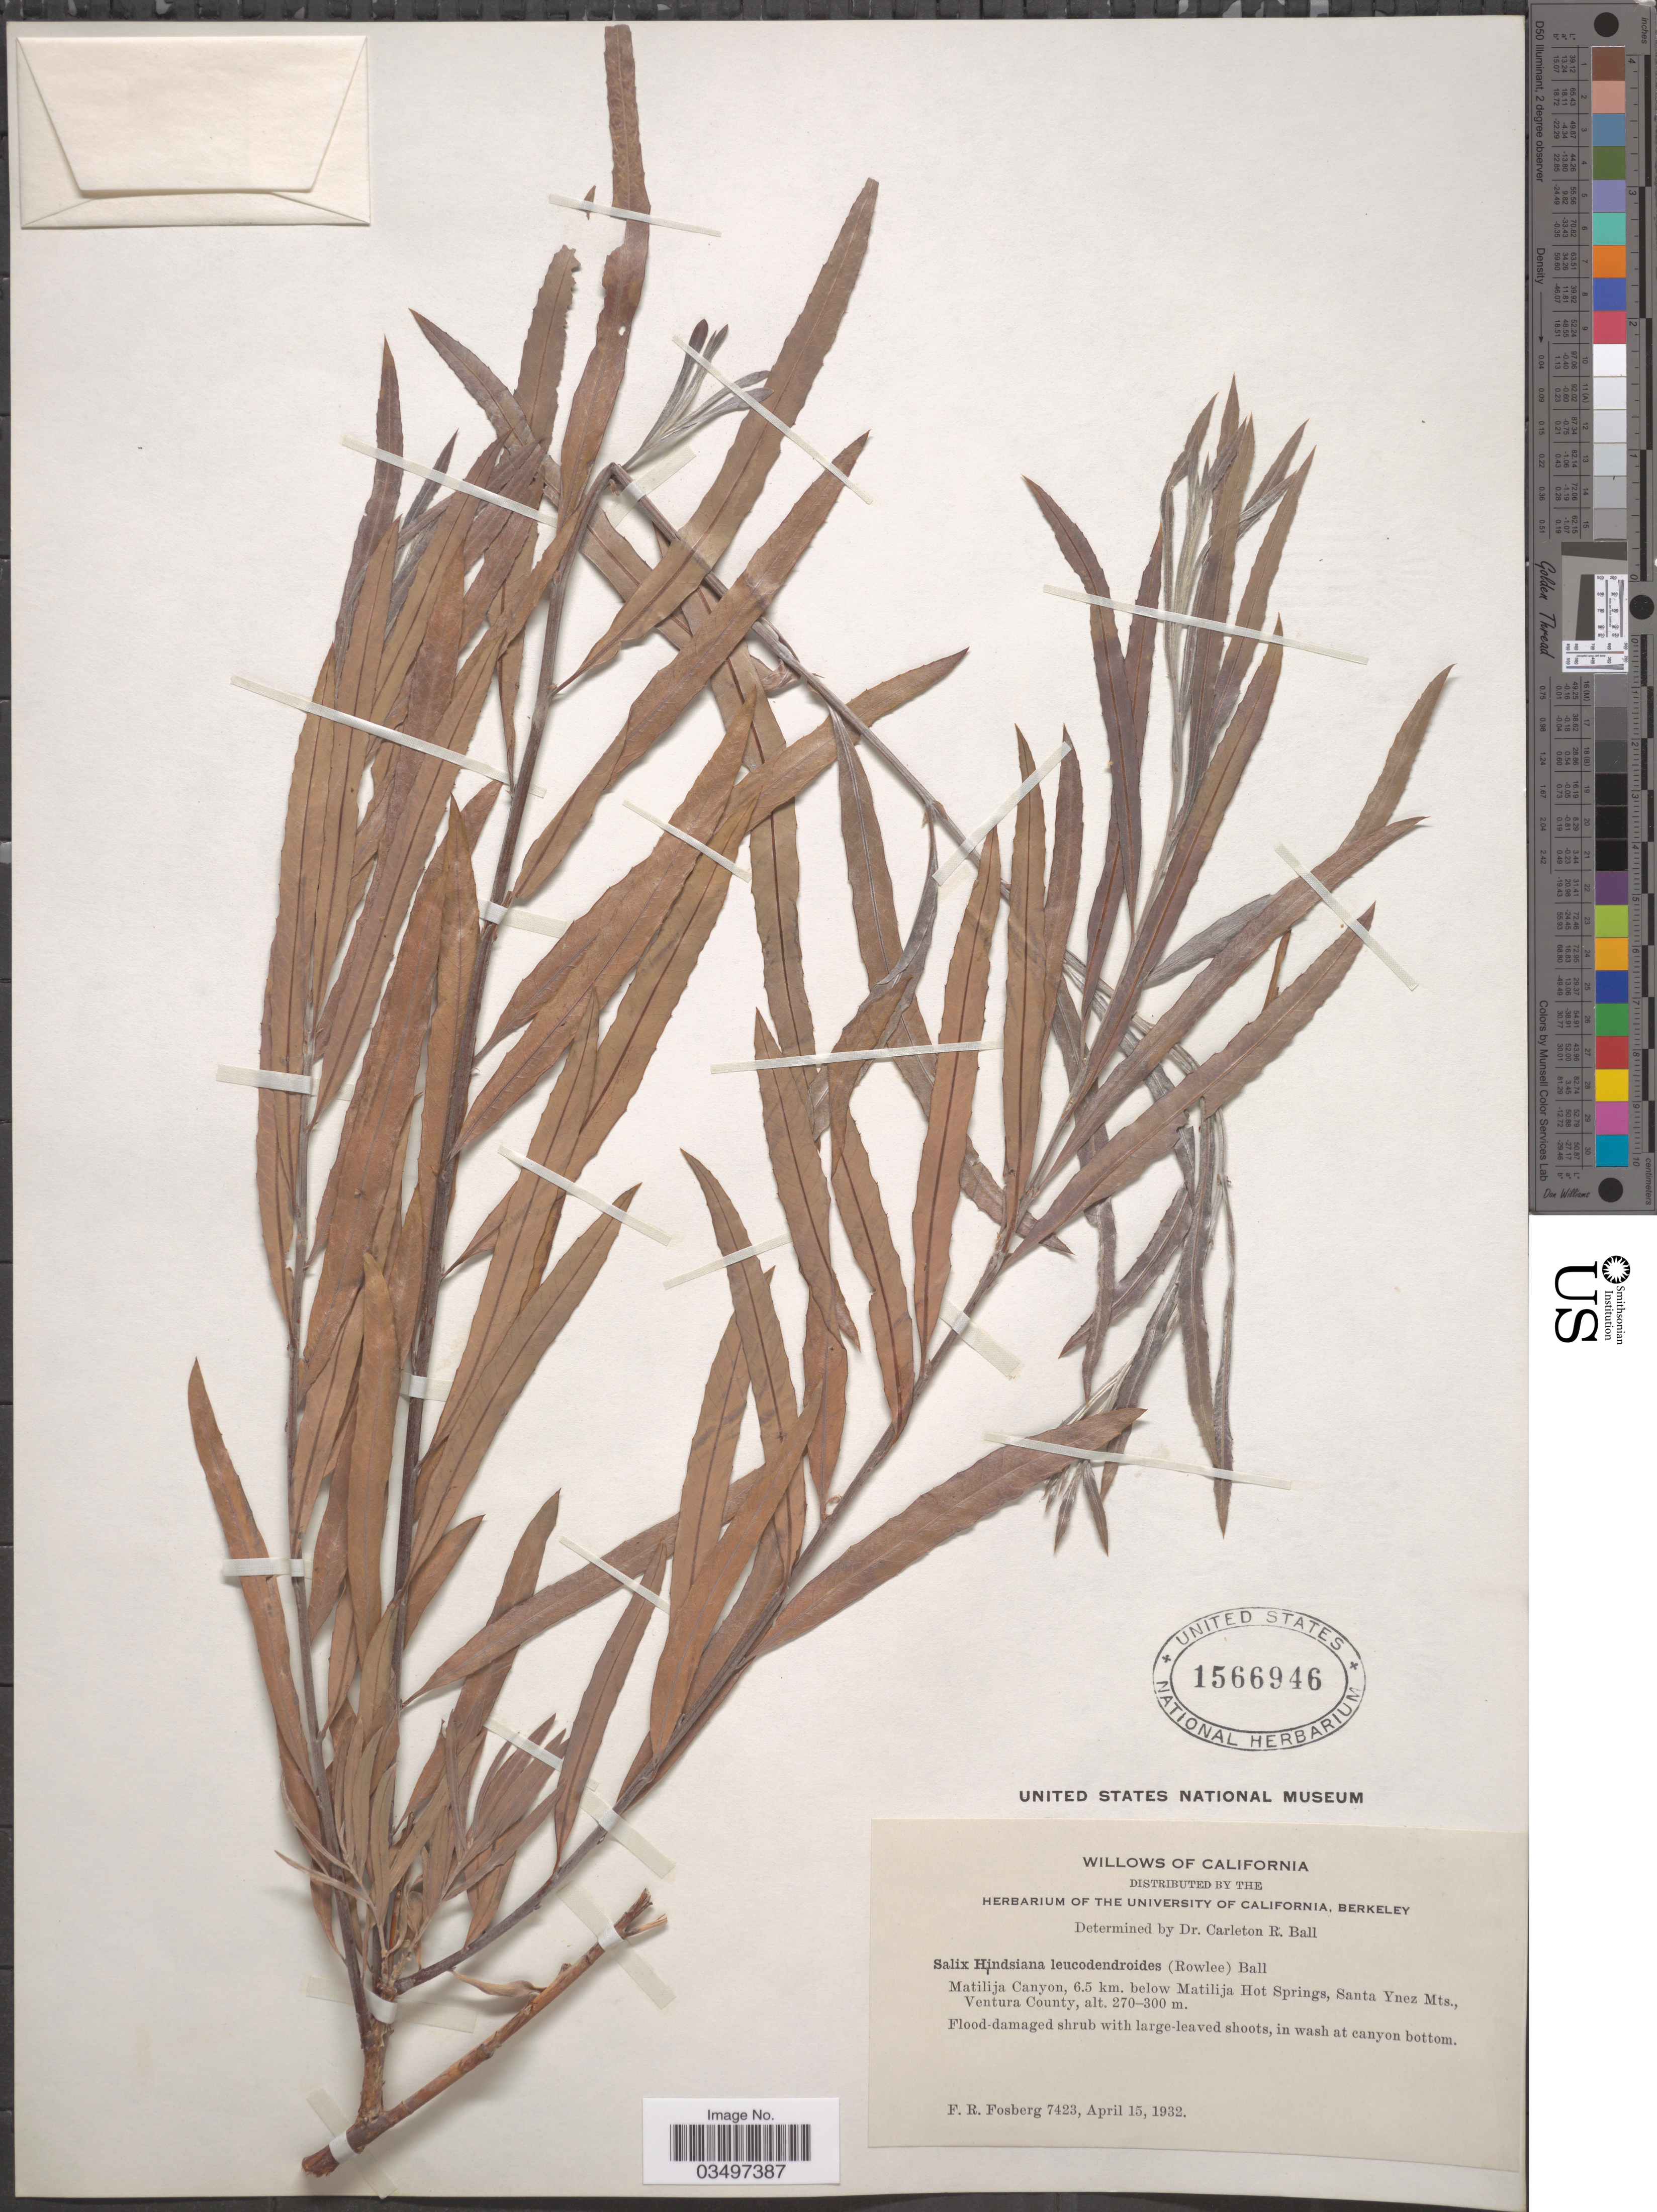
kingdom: Plantae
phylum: Tracheophyta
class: Magnoliopsida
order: Malpighiales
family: Salicaceae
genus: Salix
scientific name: Salix hindsiana var. leucodendroides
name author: (Rowlee) C.R. Ball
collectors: F. R. Fosberg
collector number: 7423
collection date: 1932-04-15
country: United States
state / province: California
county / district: Ventura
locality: Matilija Canyon, 6.5 km. below Matilija Hot Springs, Santa Ynez Mts., Ventura County.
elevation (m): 270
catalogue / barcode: US 1566946